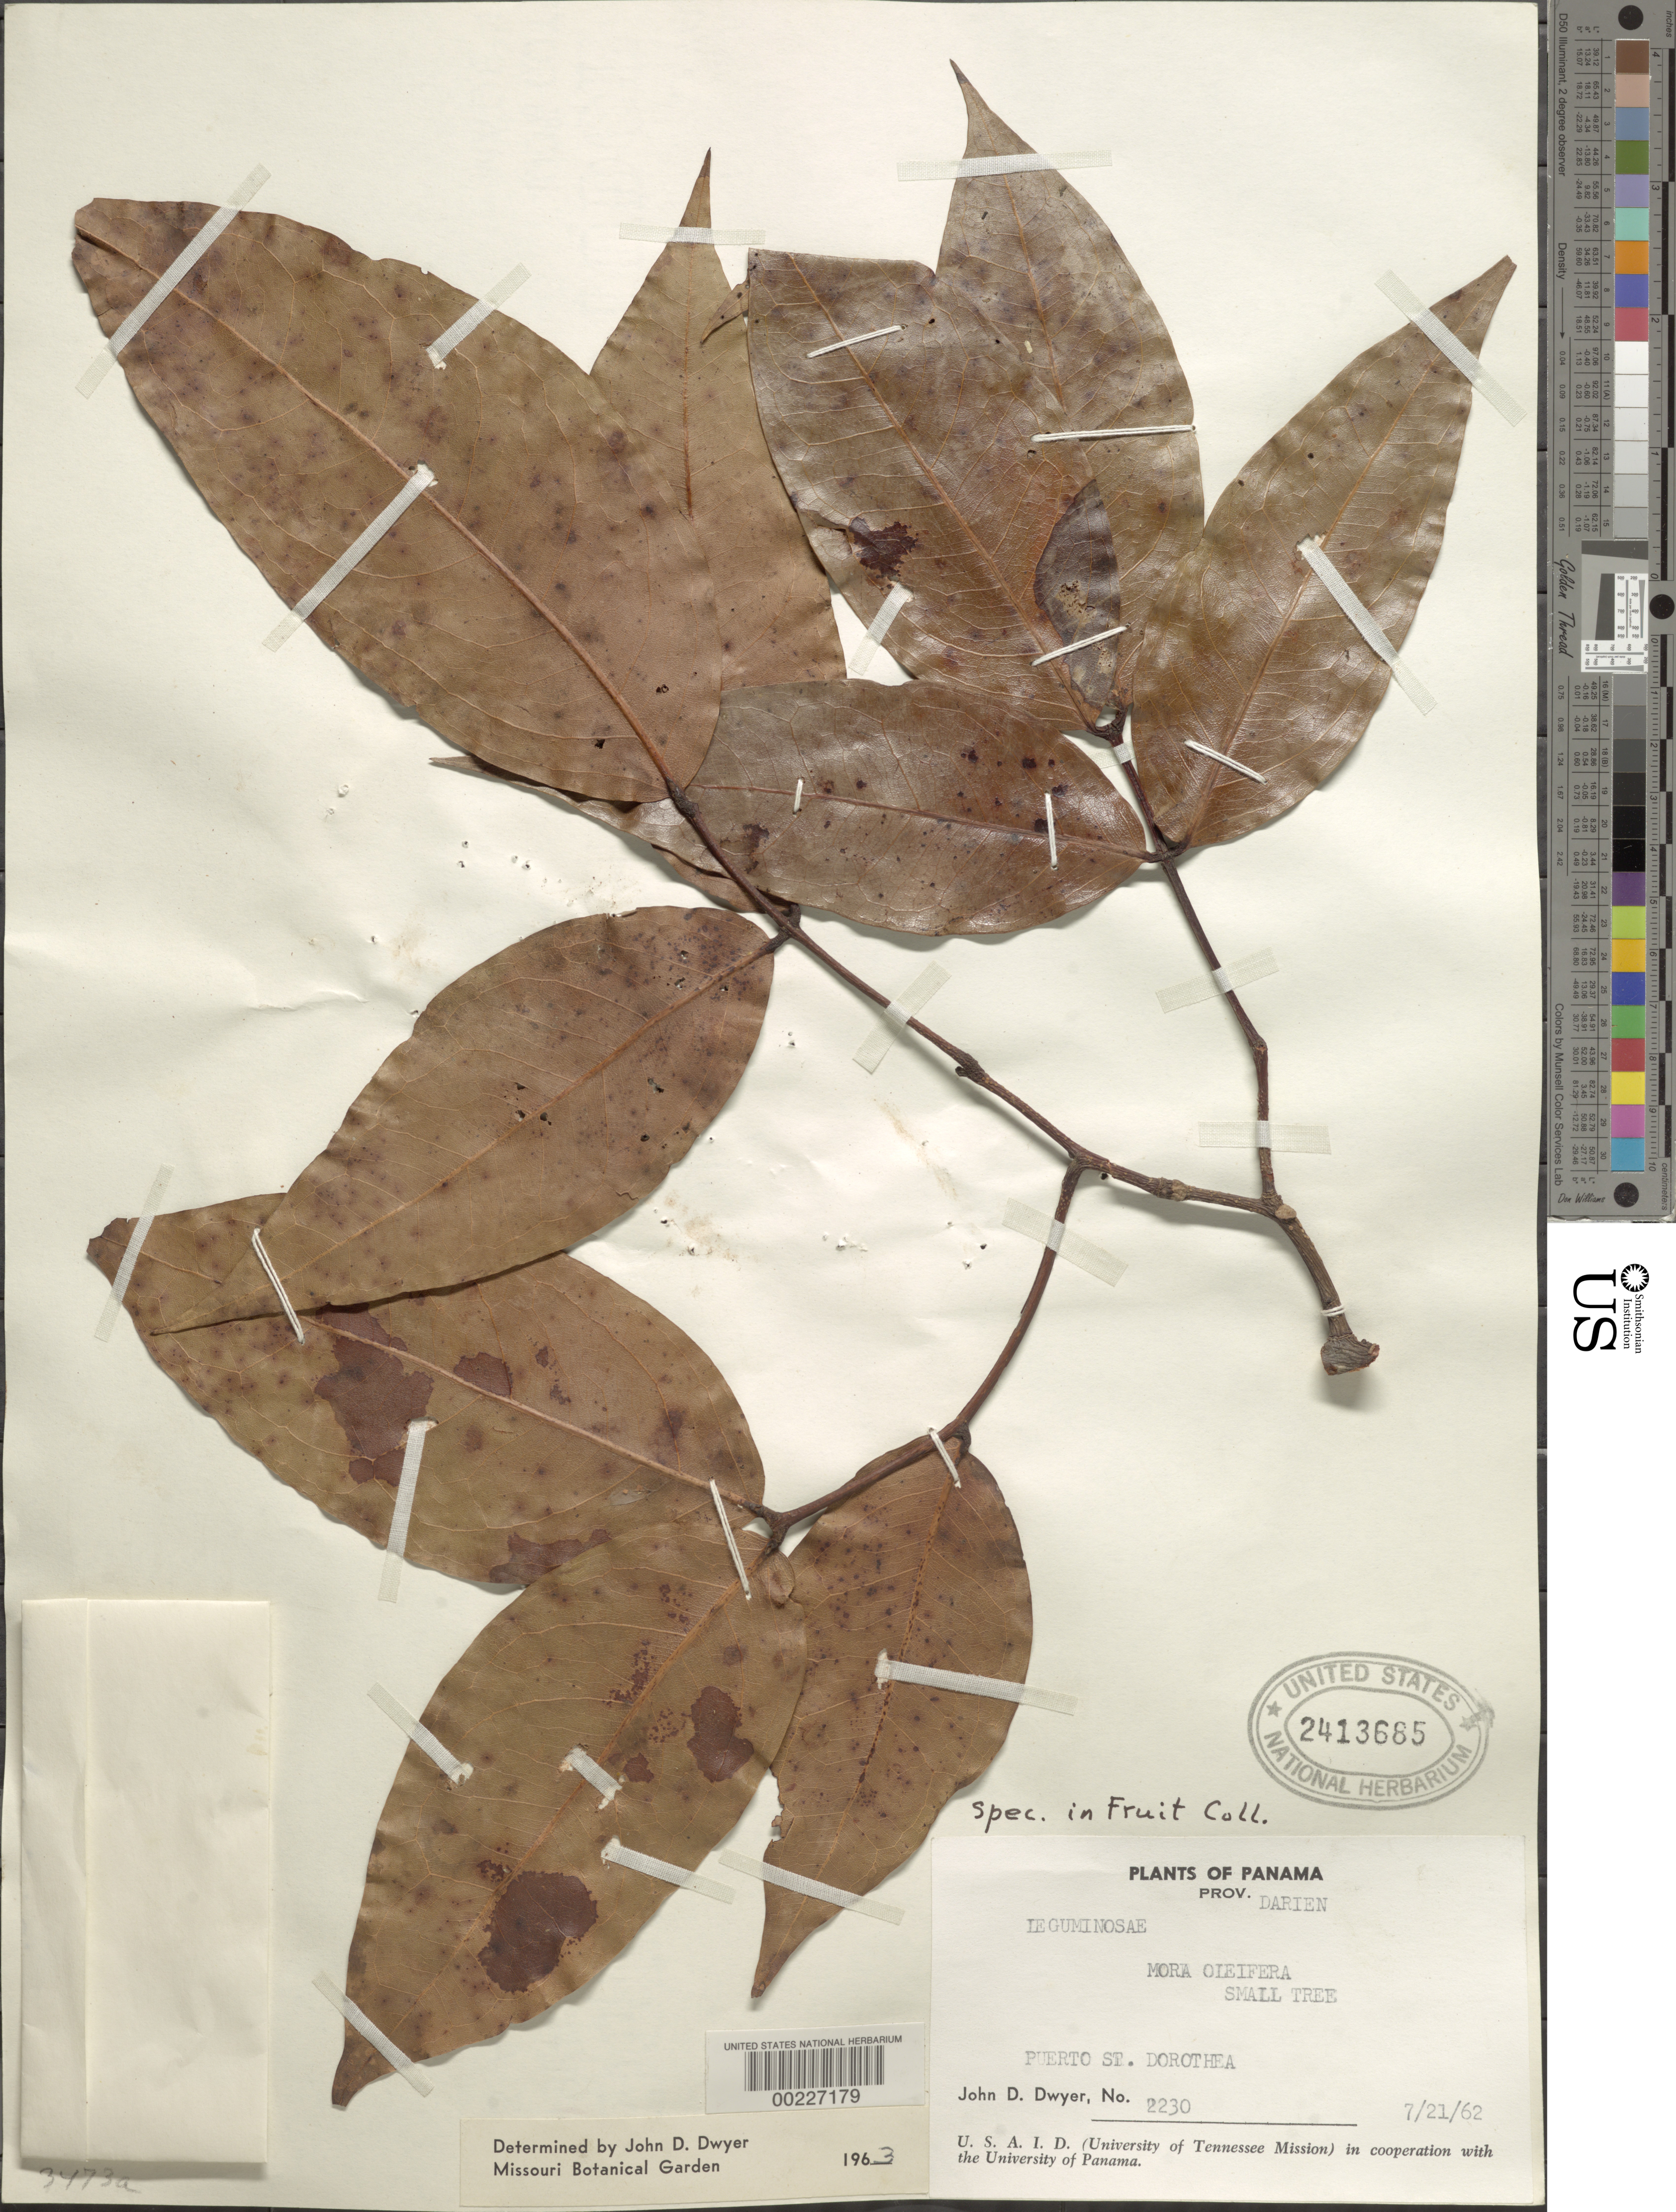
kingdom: Plantae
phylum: Tracheophyta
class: Magnoliopsida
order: Fabales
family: Fabaceae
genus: Mora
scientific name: Mora oleifera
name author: (Triana ex Hemsl.) Ducke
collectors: J. D. Dwyer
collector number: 2230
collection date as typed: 21 Jul 1962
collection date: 1962-07-21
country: Panama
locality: Puerto St. Dorothea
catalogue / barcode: US 2413685